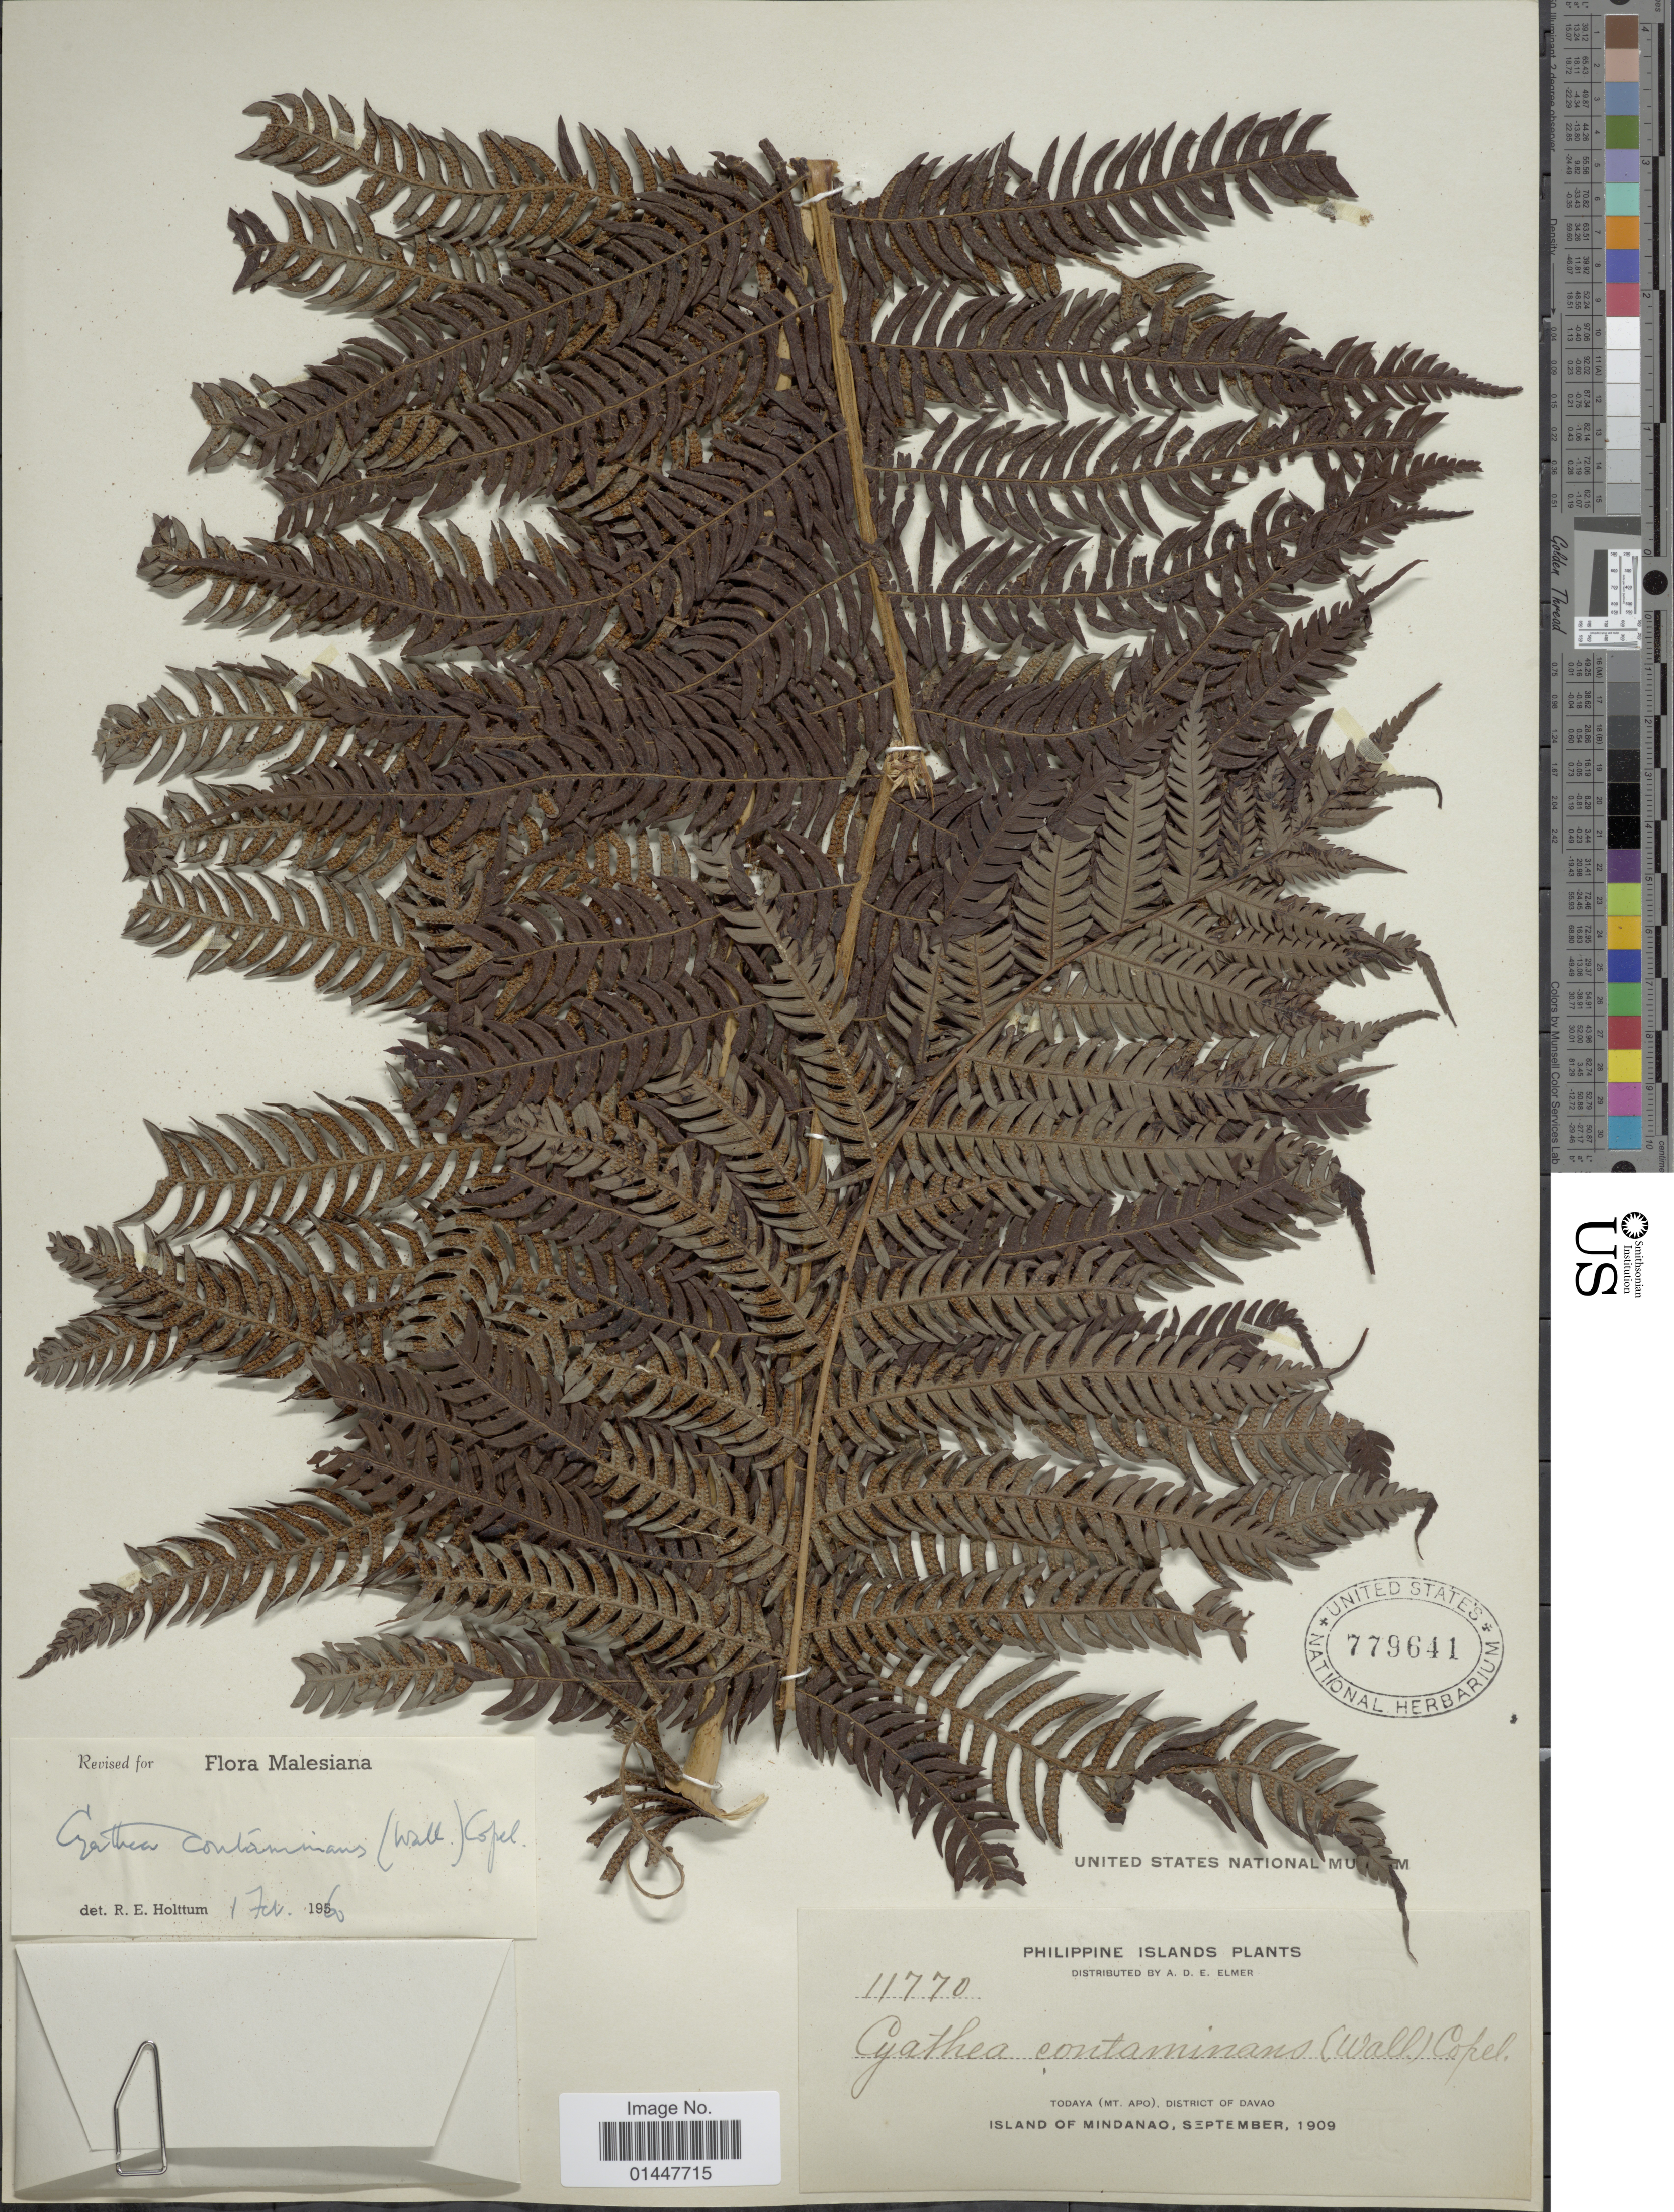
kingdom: Plantae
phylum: Tracheophyta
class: Polypodiopsida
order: Cyatheales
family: Cyatheaceae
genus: Sphaeropteris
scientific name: Sphaeropteris glauca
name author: (Blume) R.M. Tryon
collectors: A. D. E. Elmer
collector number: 11770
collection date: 1909-09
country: Philippines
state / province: Davao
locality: Philippine Islands, Todaya (Mt. Apo), Island of Mindanao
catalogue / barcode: US 779641